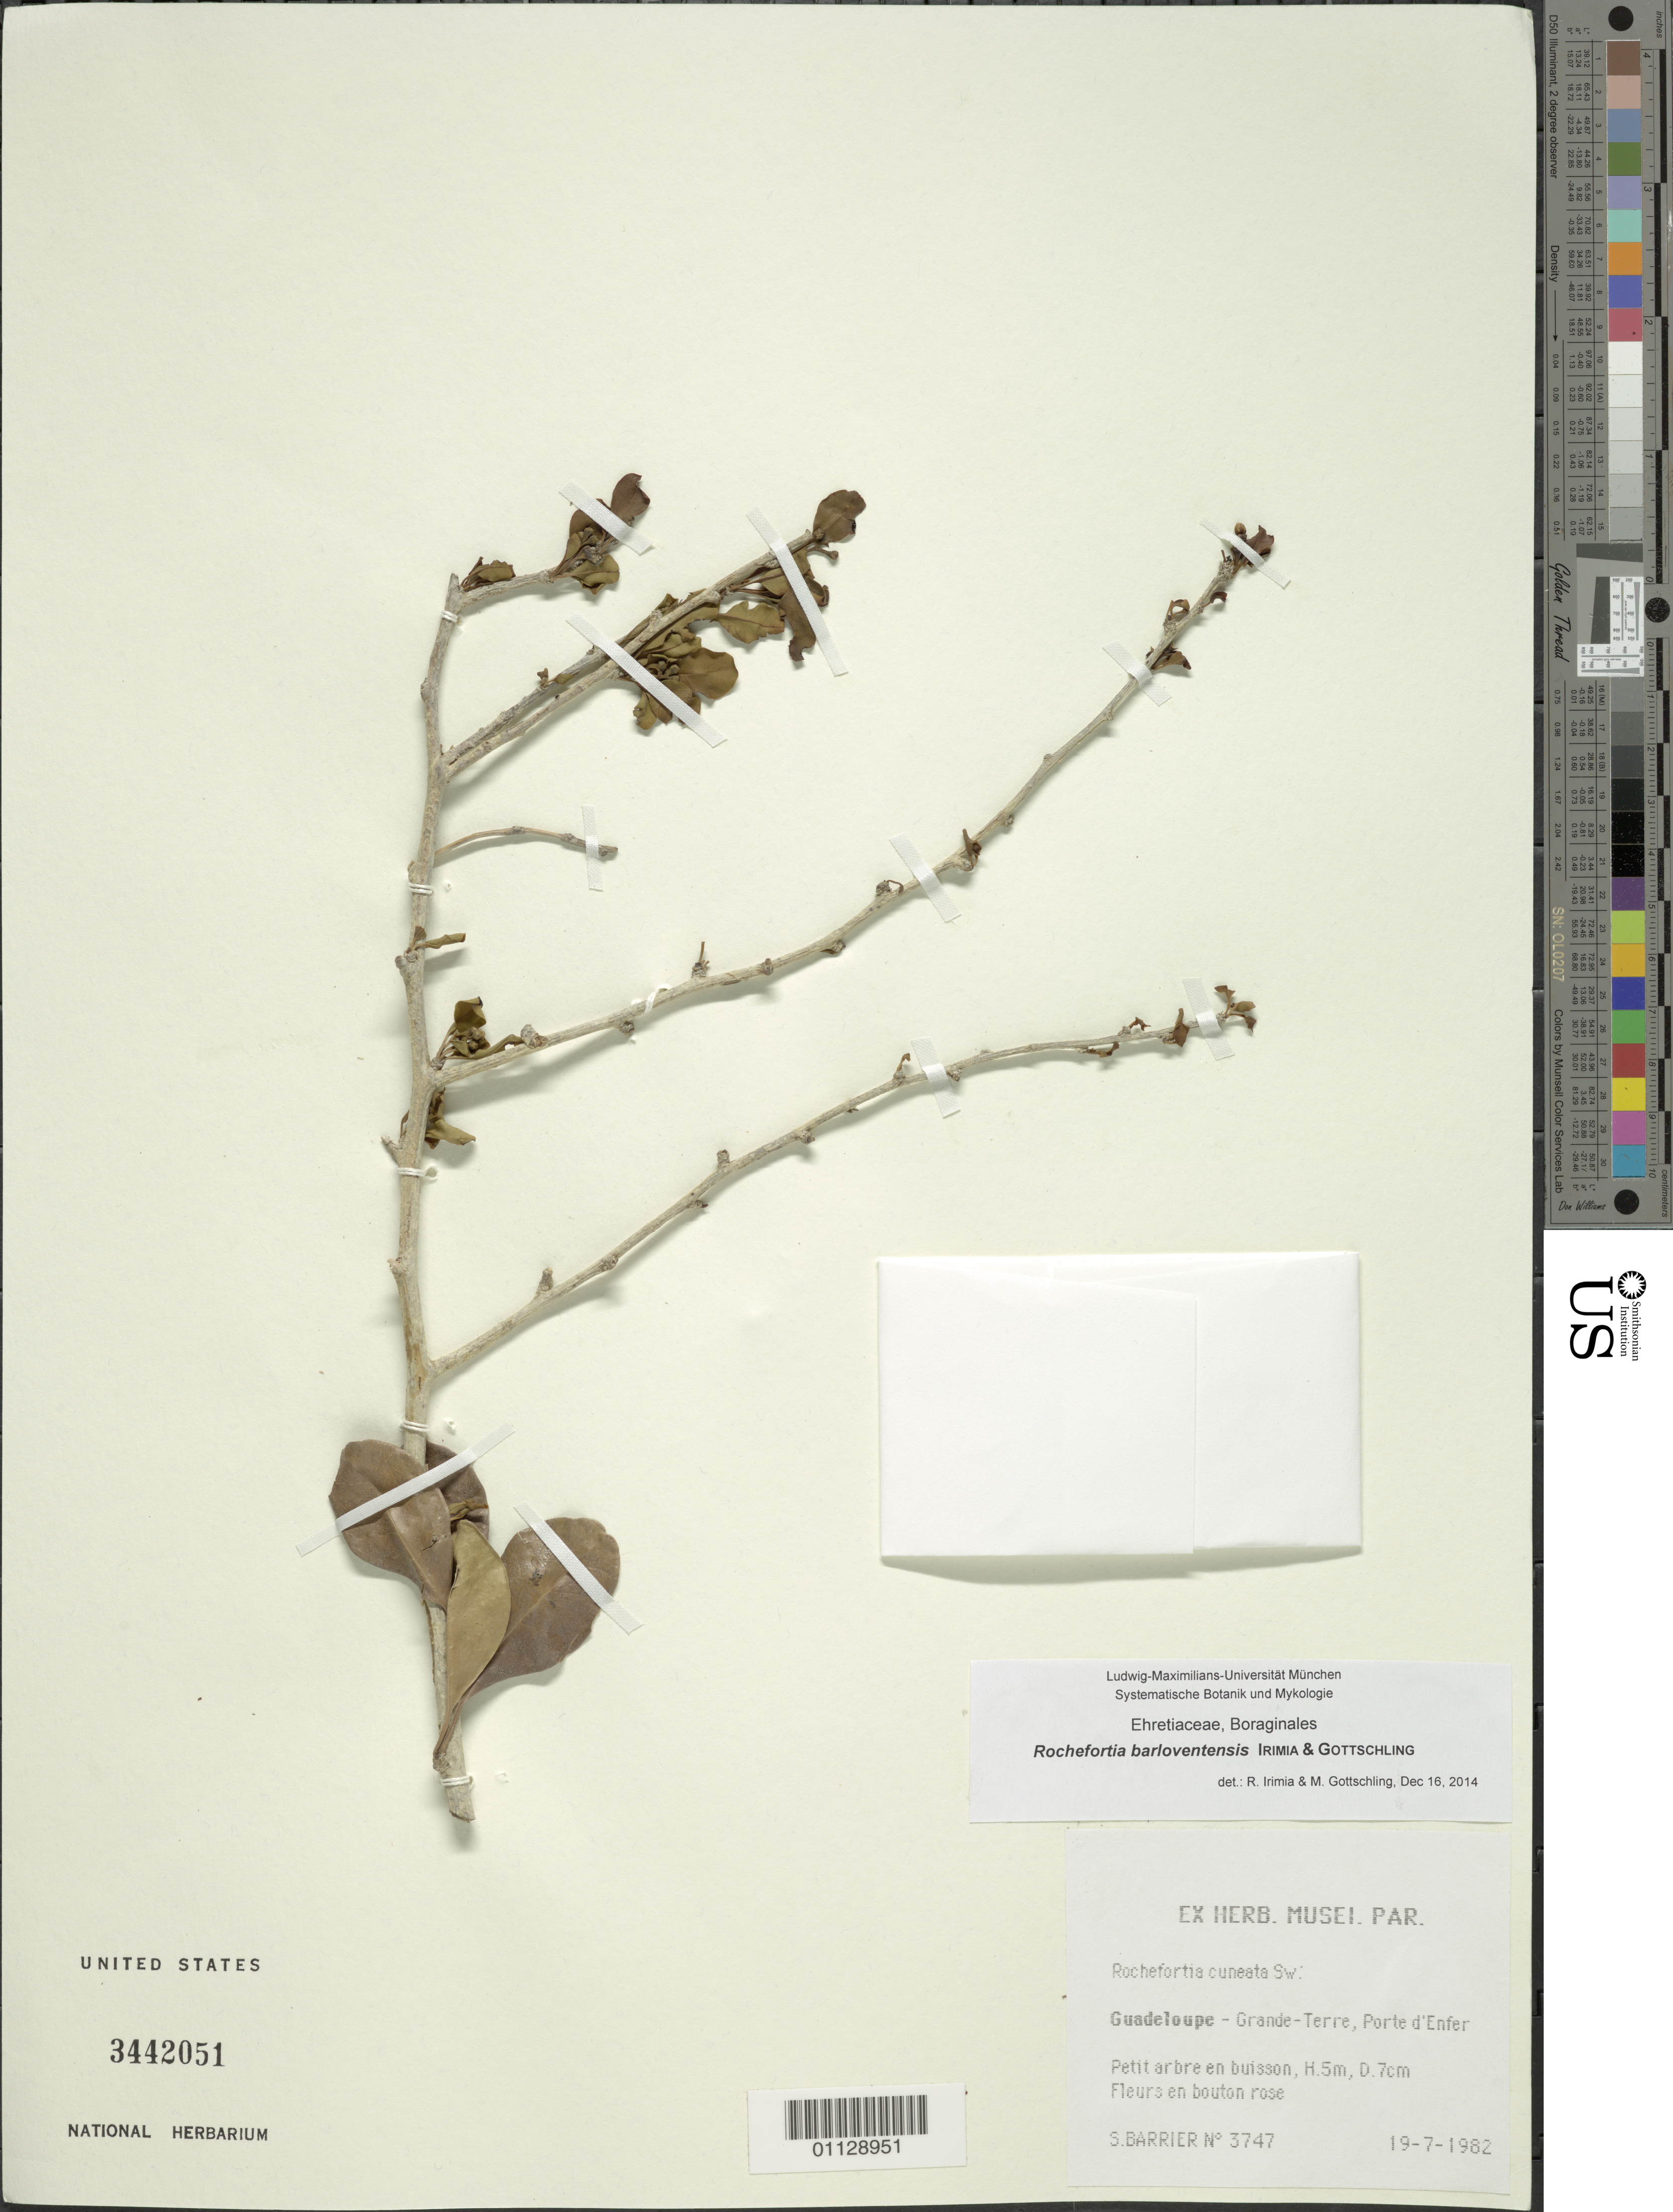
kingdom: Plantae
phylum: Tracheophyta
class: Magnoliopsida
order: Boraginales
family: Ehretiaceae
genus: Rochefortia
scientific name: Rochefortia barloventensis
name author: Irimia, R.; Gottschling, M. & Gottschling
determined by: Irimia, R.; Gottschling, M.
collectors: S. Barrier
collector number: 3747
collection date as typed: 19 Jul 1982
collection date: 1982-07-19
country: Guadeloupe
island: Grande-Terre I.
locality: Porte d'Enfer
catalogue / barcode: US 3442051